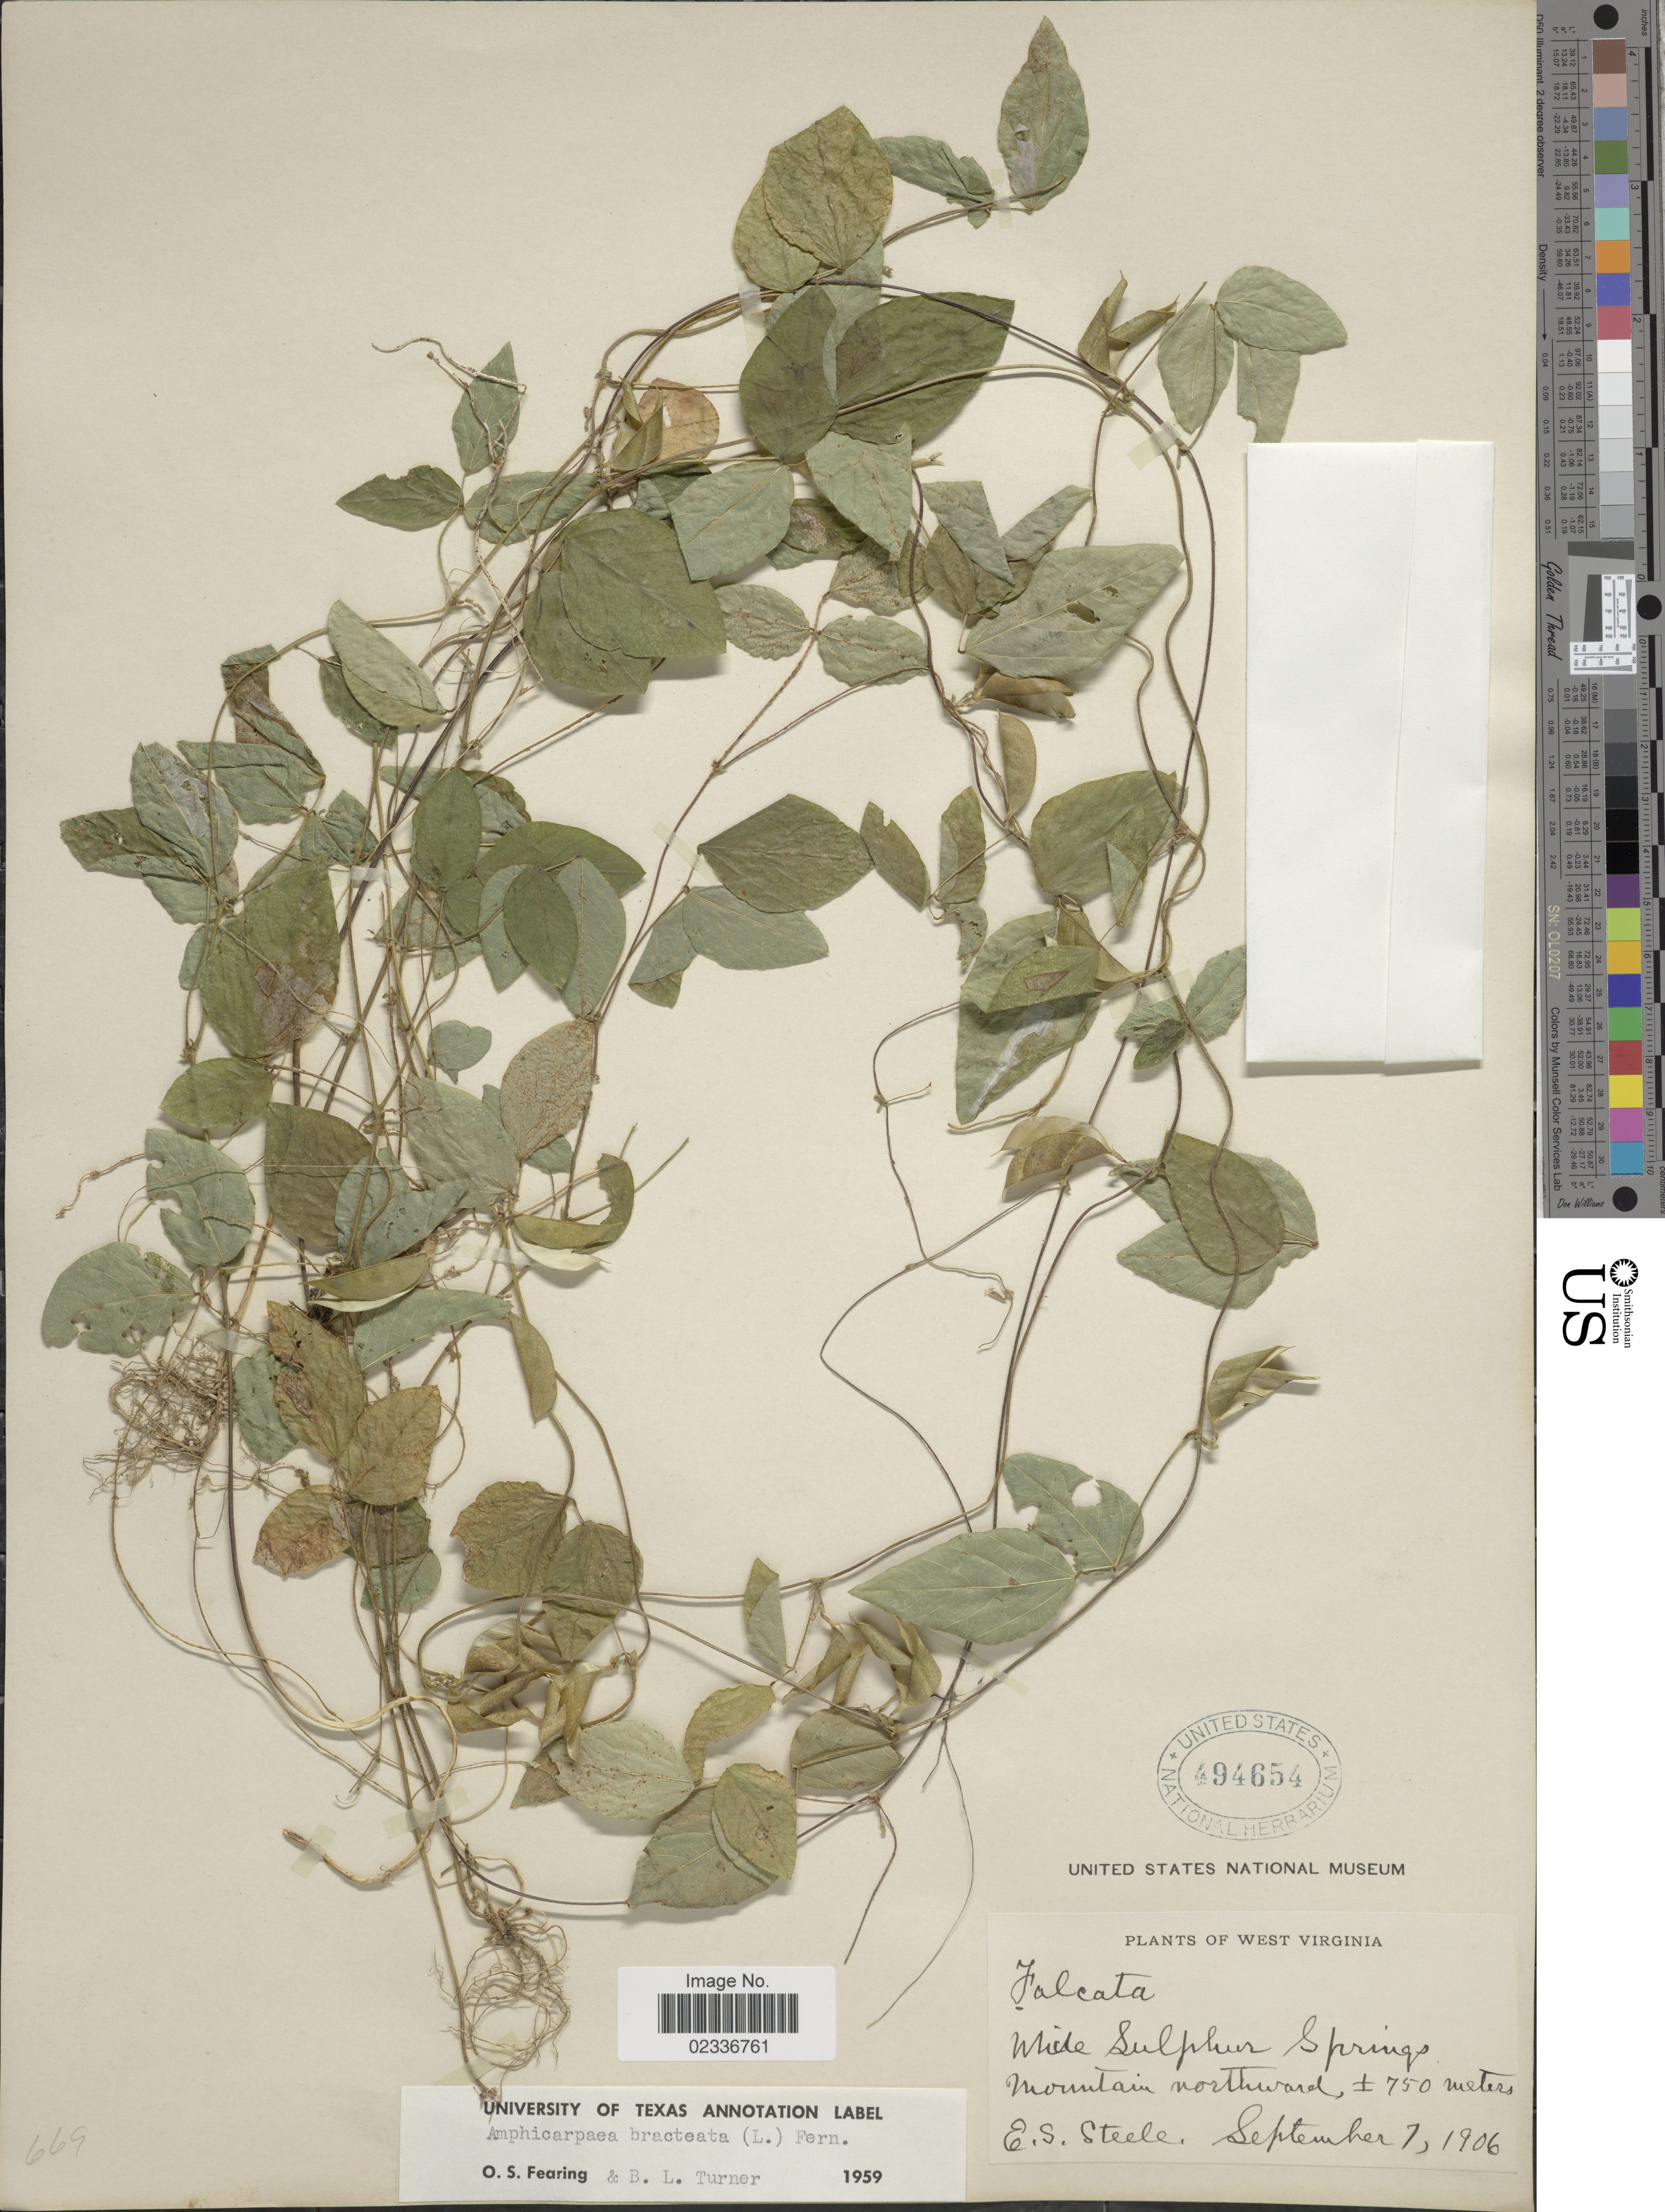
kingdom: Plantae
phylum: Tracheophyta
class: Magnoliopsida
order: Fabales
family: Fabaceae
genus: Amphicarpaea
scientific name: Amphicarpaea bracteata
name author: (L.) Fernald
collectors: E. Steele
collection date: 1906-09-07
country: United States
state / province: West Virginia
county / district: Greenbrier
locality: White Sulphur Springs, mountain northward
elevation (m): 750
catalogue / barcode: US 494654